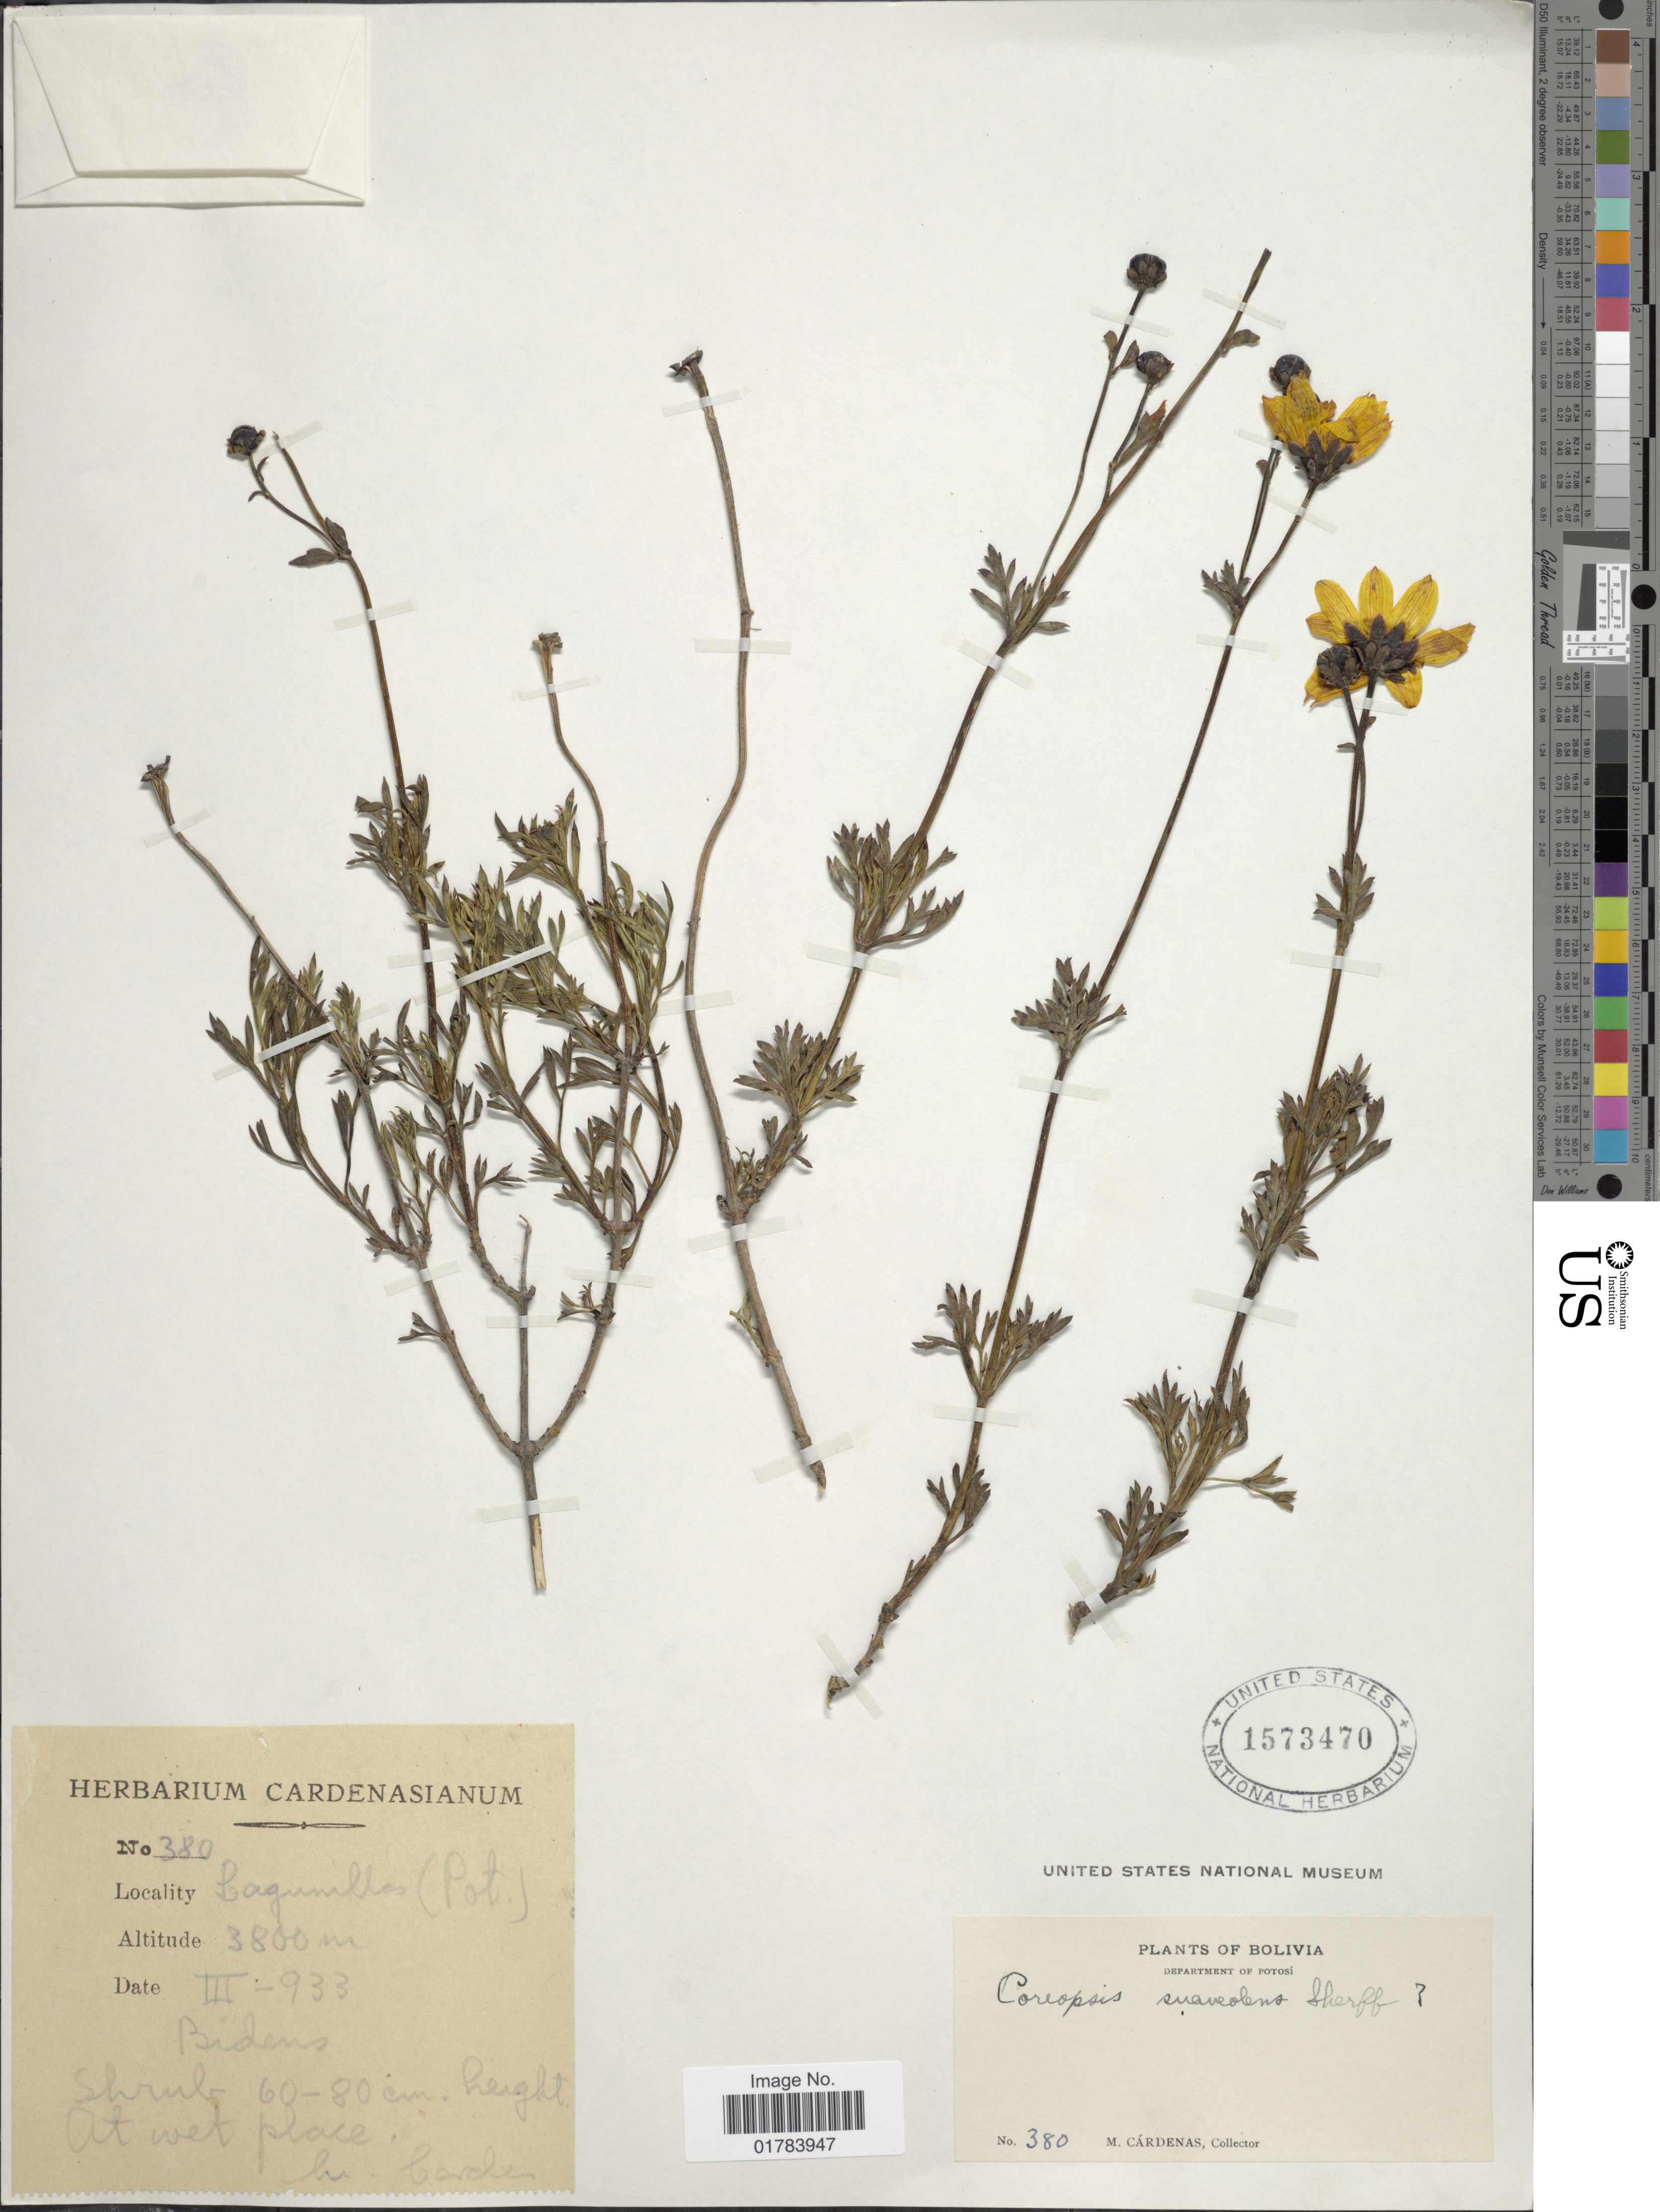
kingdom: Plantae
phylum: Tracheophyta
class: Magnoliopsida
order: Asterales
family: Asteraceae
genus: Coreopsis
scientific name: Coreopsis pickeringii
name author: A. Gray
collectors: M. Cárdenas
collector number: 380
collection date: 1933-03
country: Bolivia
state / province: Potosi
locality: Lagunillas (Pot)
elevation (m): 3800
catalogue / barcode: US 1573470